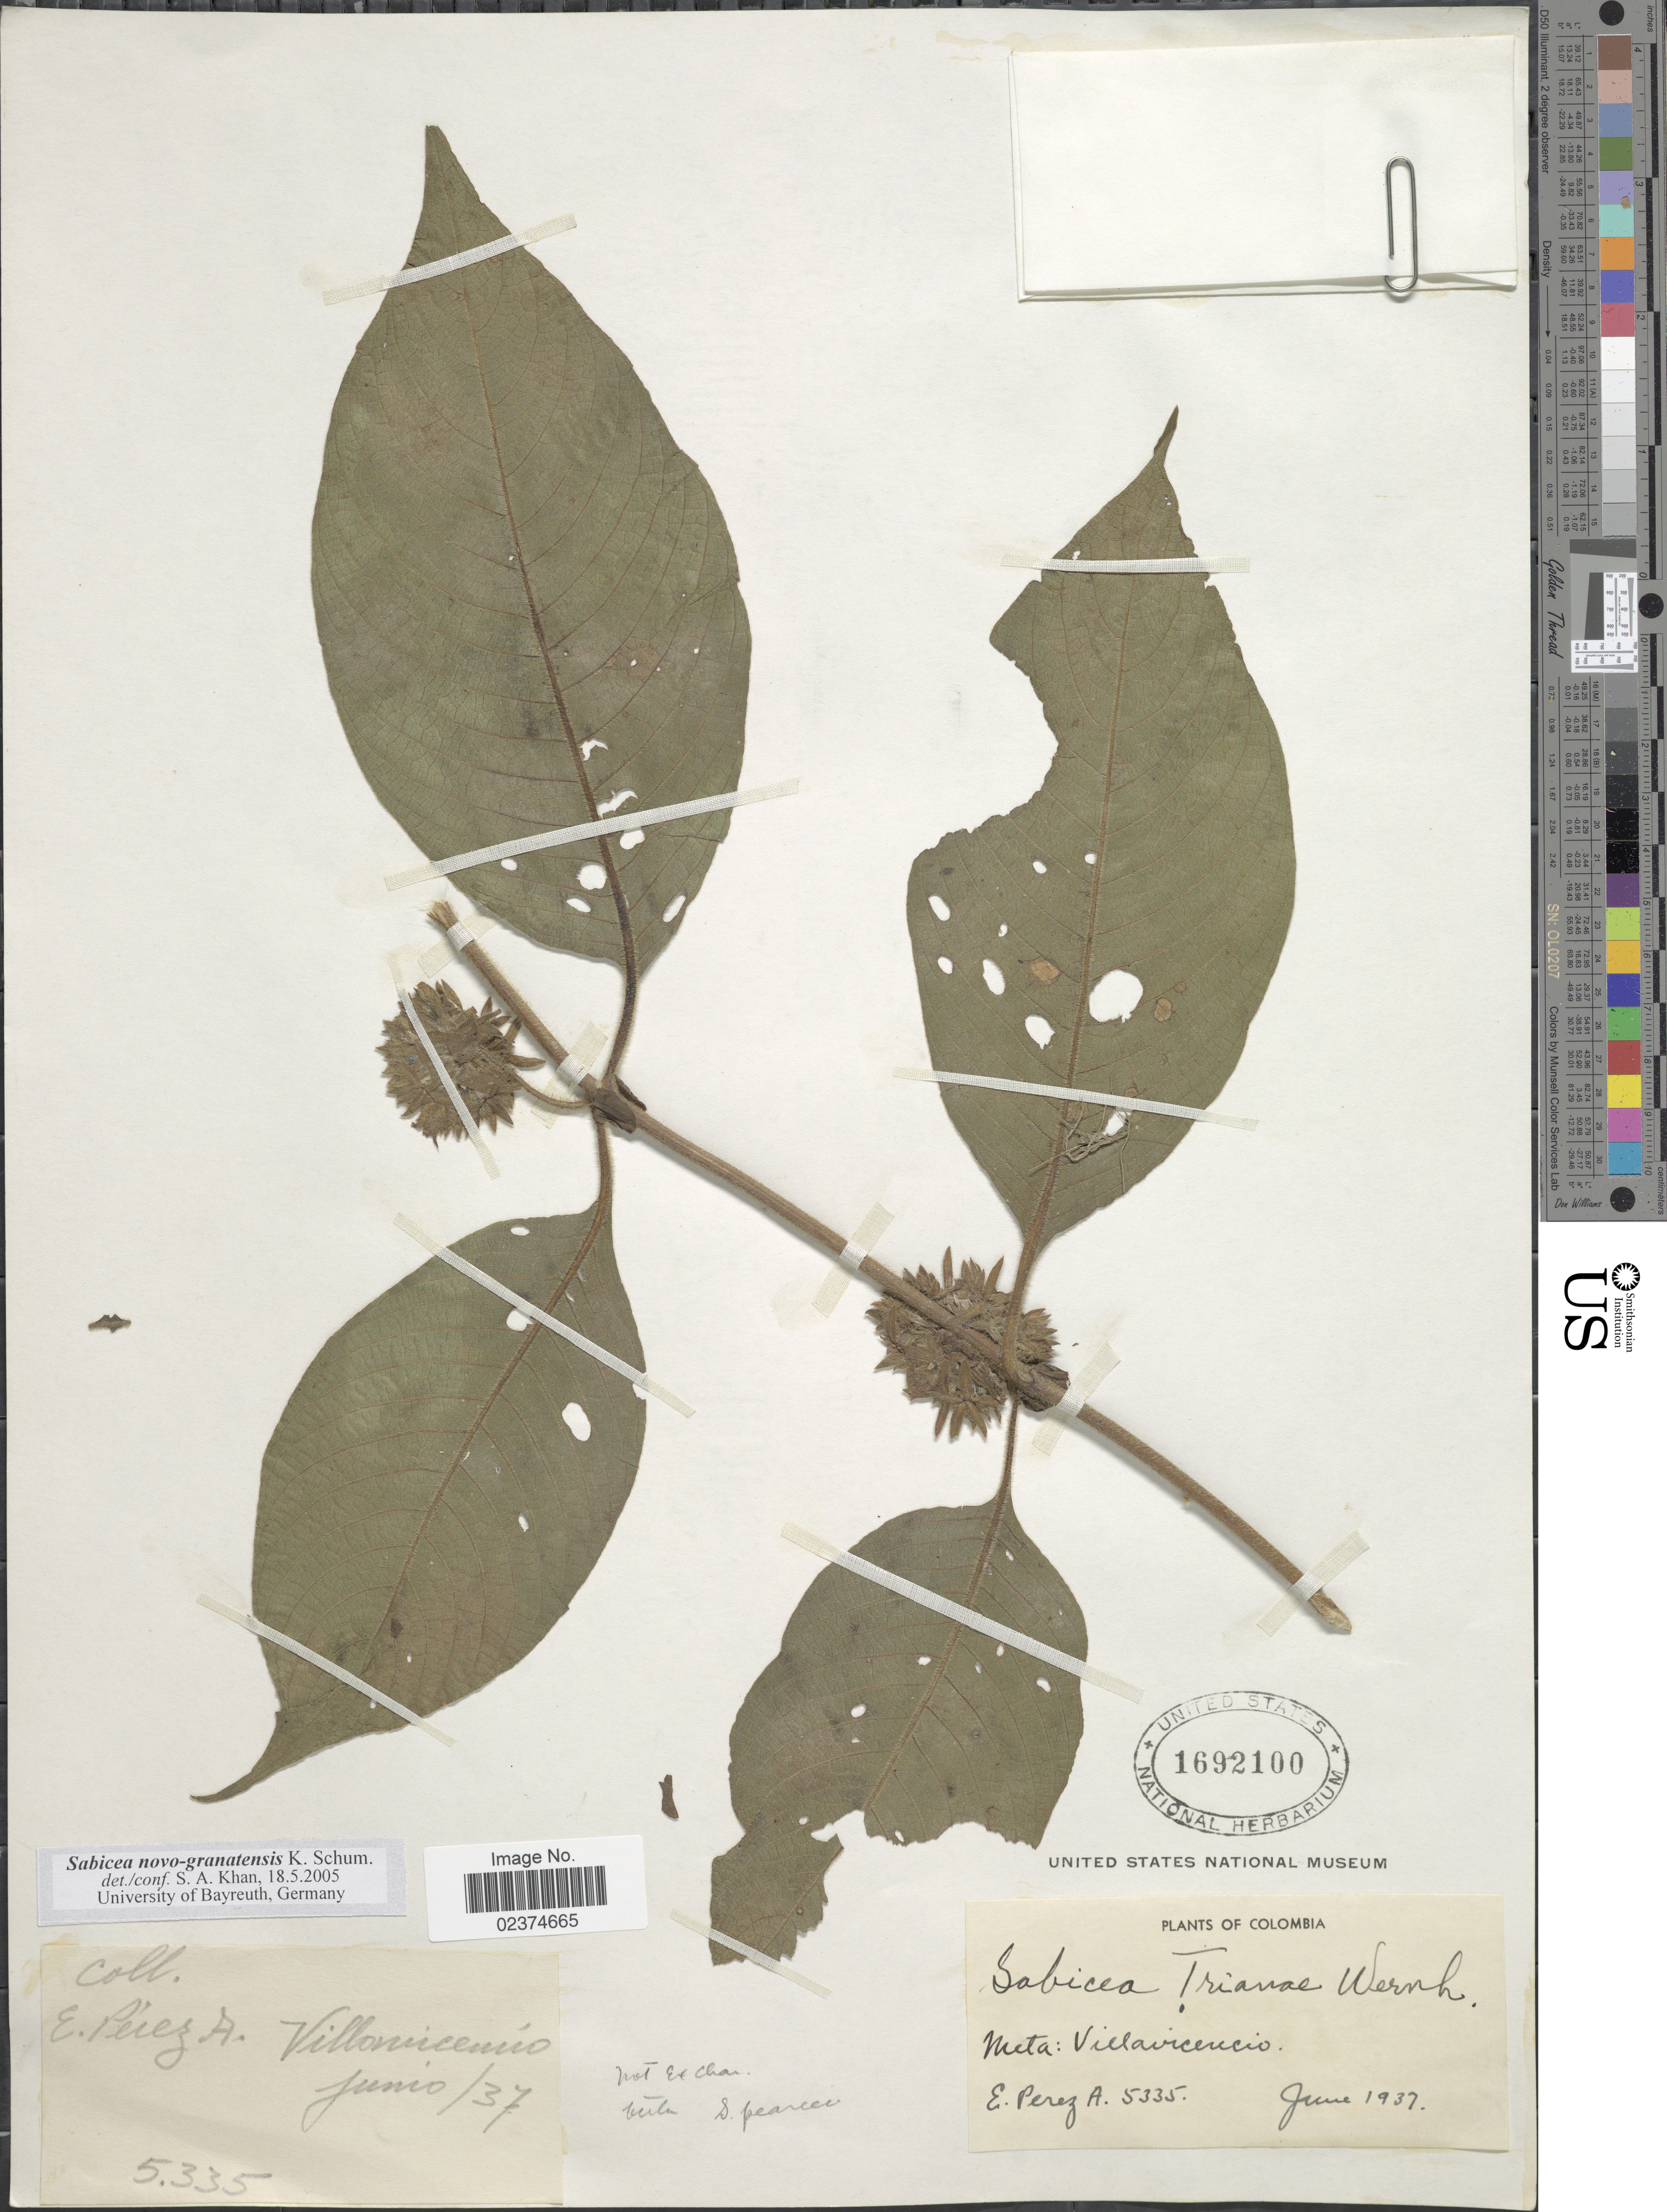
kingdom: Plantae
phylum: Tracheophyta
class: Magnoliopsida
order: Gentianales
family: Rubiaceae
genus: Sabicea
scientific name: Sabicea novogranatensis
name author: K. Schum.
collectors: E. Pérez Arbeláez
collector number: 5335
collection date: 1937-06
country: Colombia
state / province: Meta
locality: Villavicencio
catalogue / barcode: US 1692100